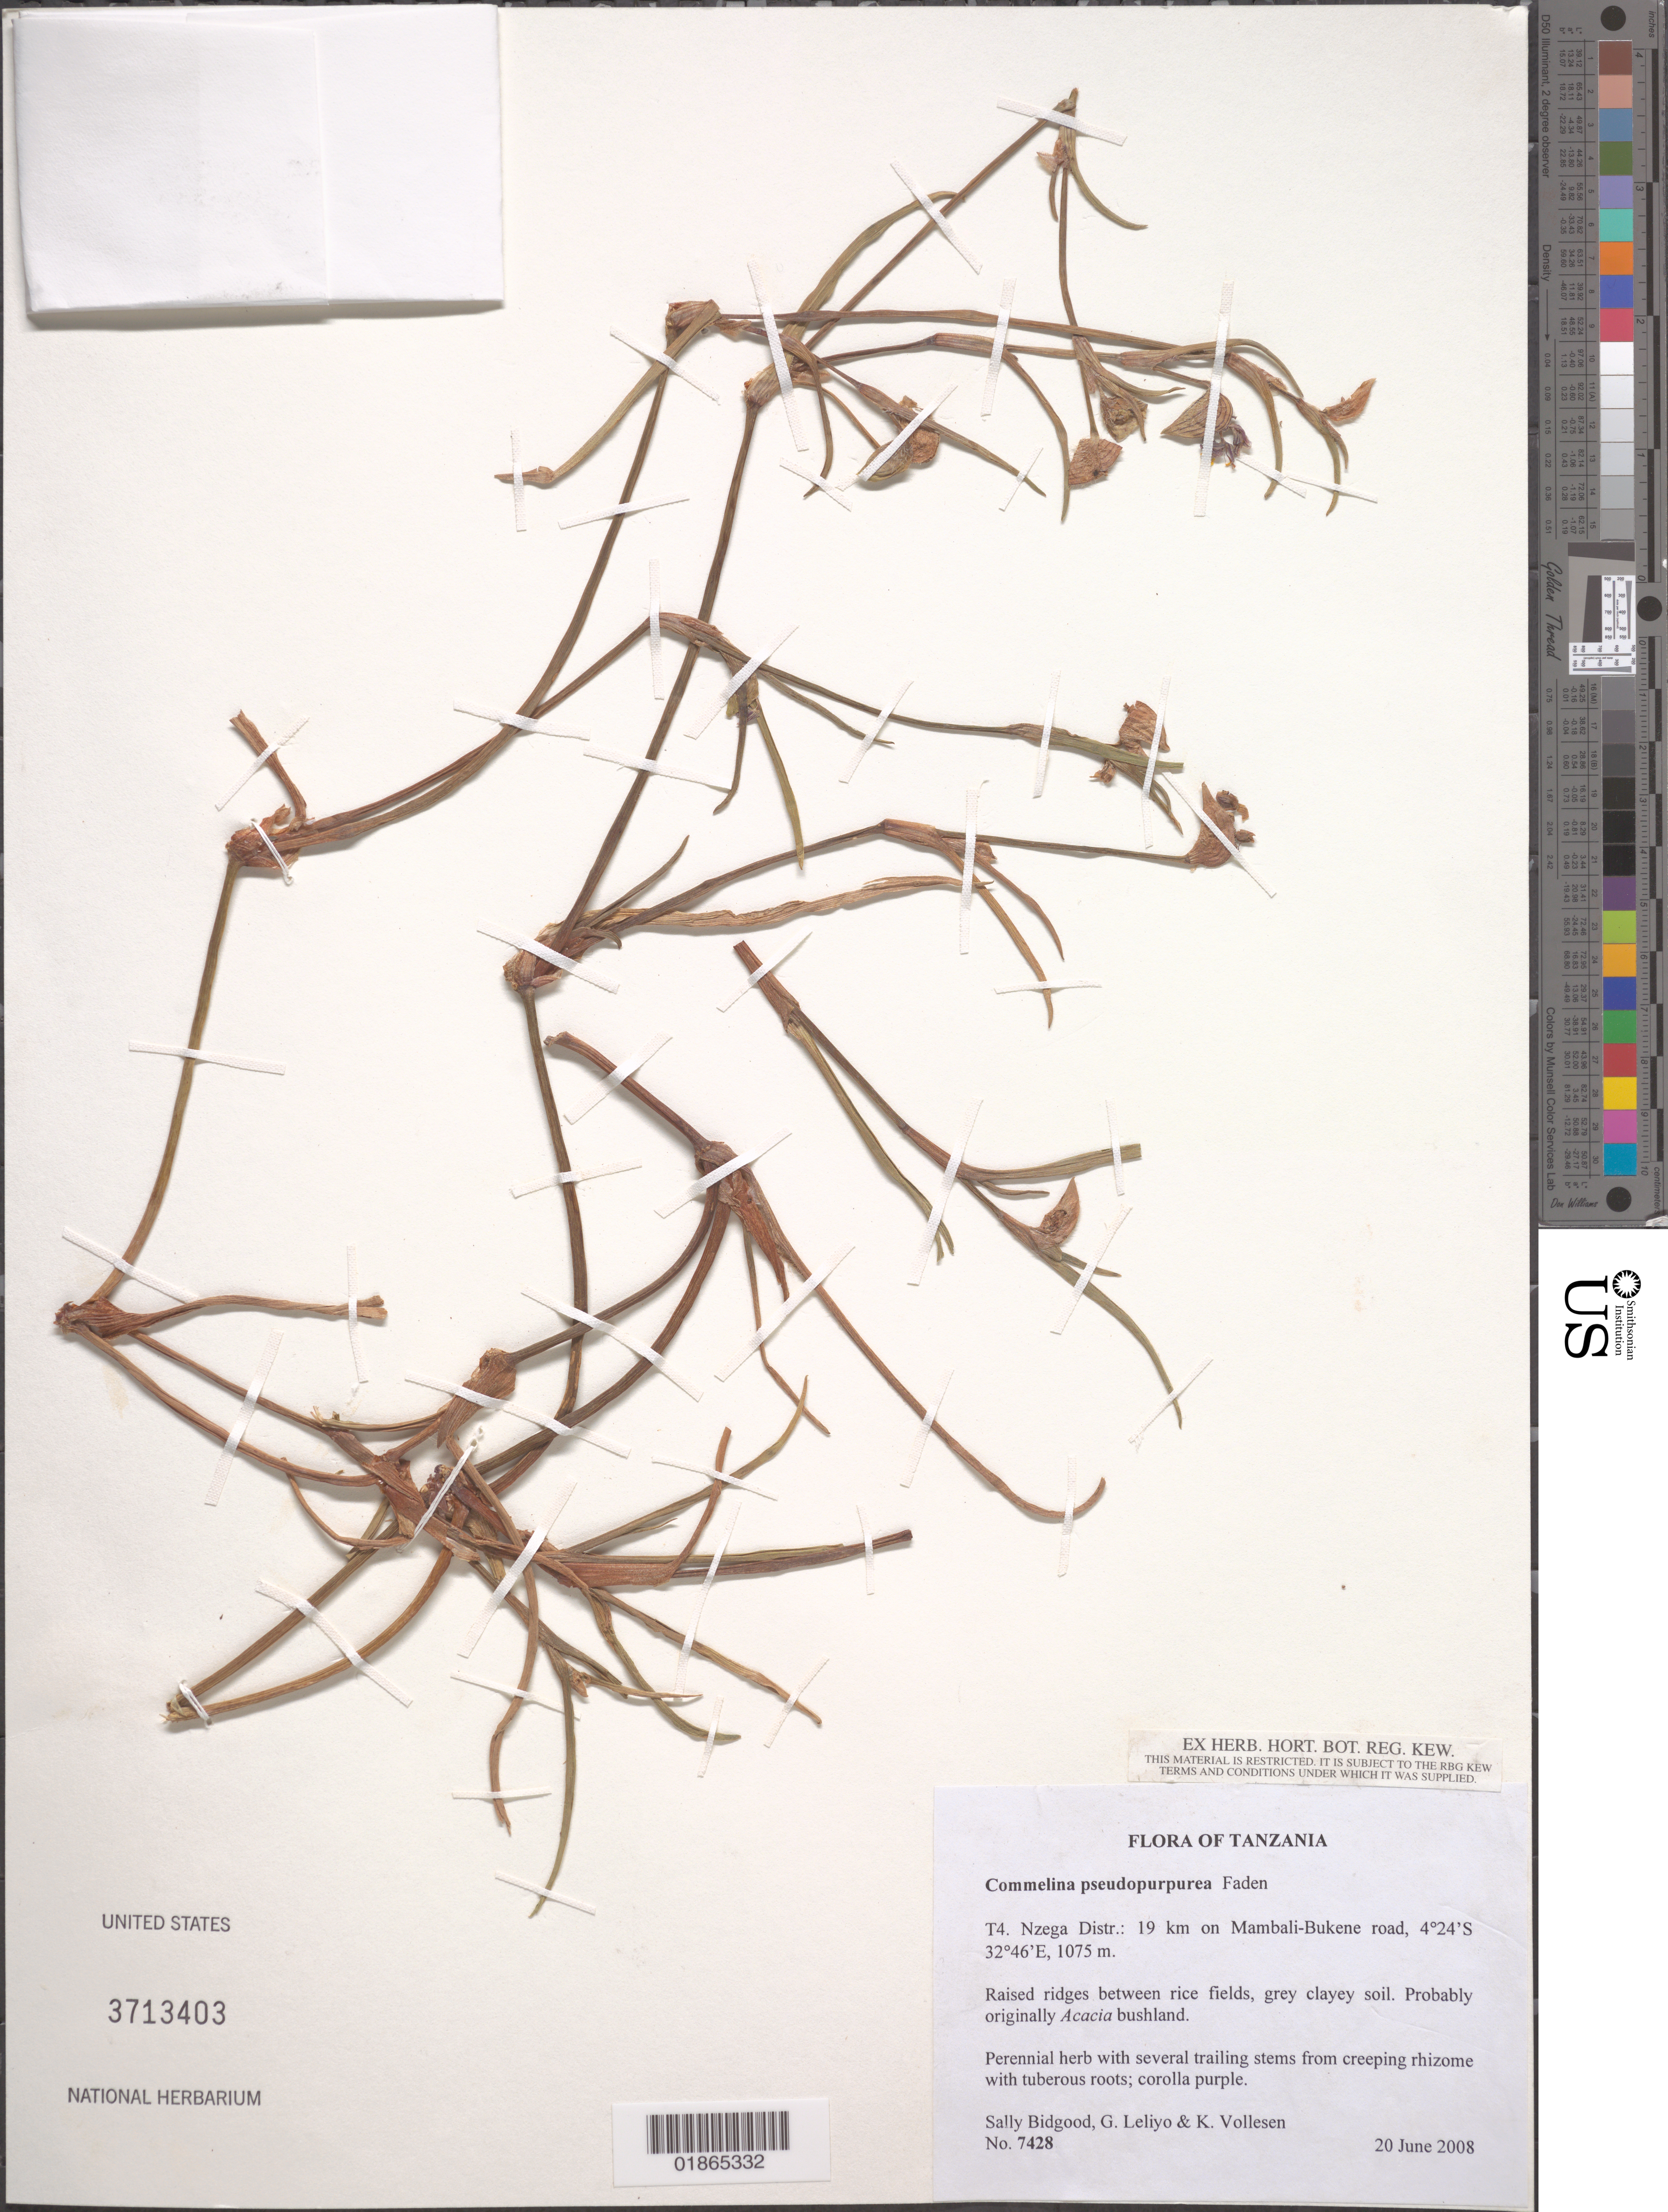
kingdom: Plantae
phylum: Tracheophyta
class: Liliopsida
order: Commelinales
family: Commelinaceae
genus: Commelina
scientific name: Commelina pseudopurpurea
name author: Faden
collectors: S. Bidgood, G. Leliyo & K. Vollesen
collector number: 7428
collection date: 2008-06-20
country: Tanzania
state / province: Tabora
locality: T4. Nzega Distr.: 19 km on Mambali-Bukene road.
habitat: Raised ridges between rice fields, grey clayey soil. Probably originally Acacia bushland.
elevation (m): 1075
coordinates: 4 24 S, 32 46 E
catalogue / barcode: US 3713403